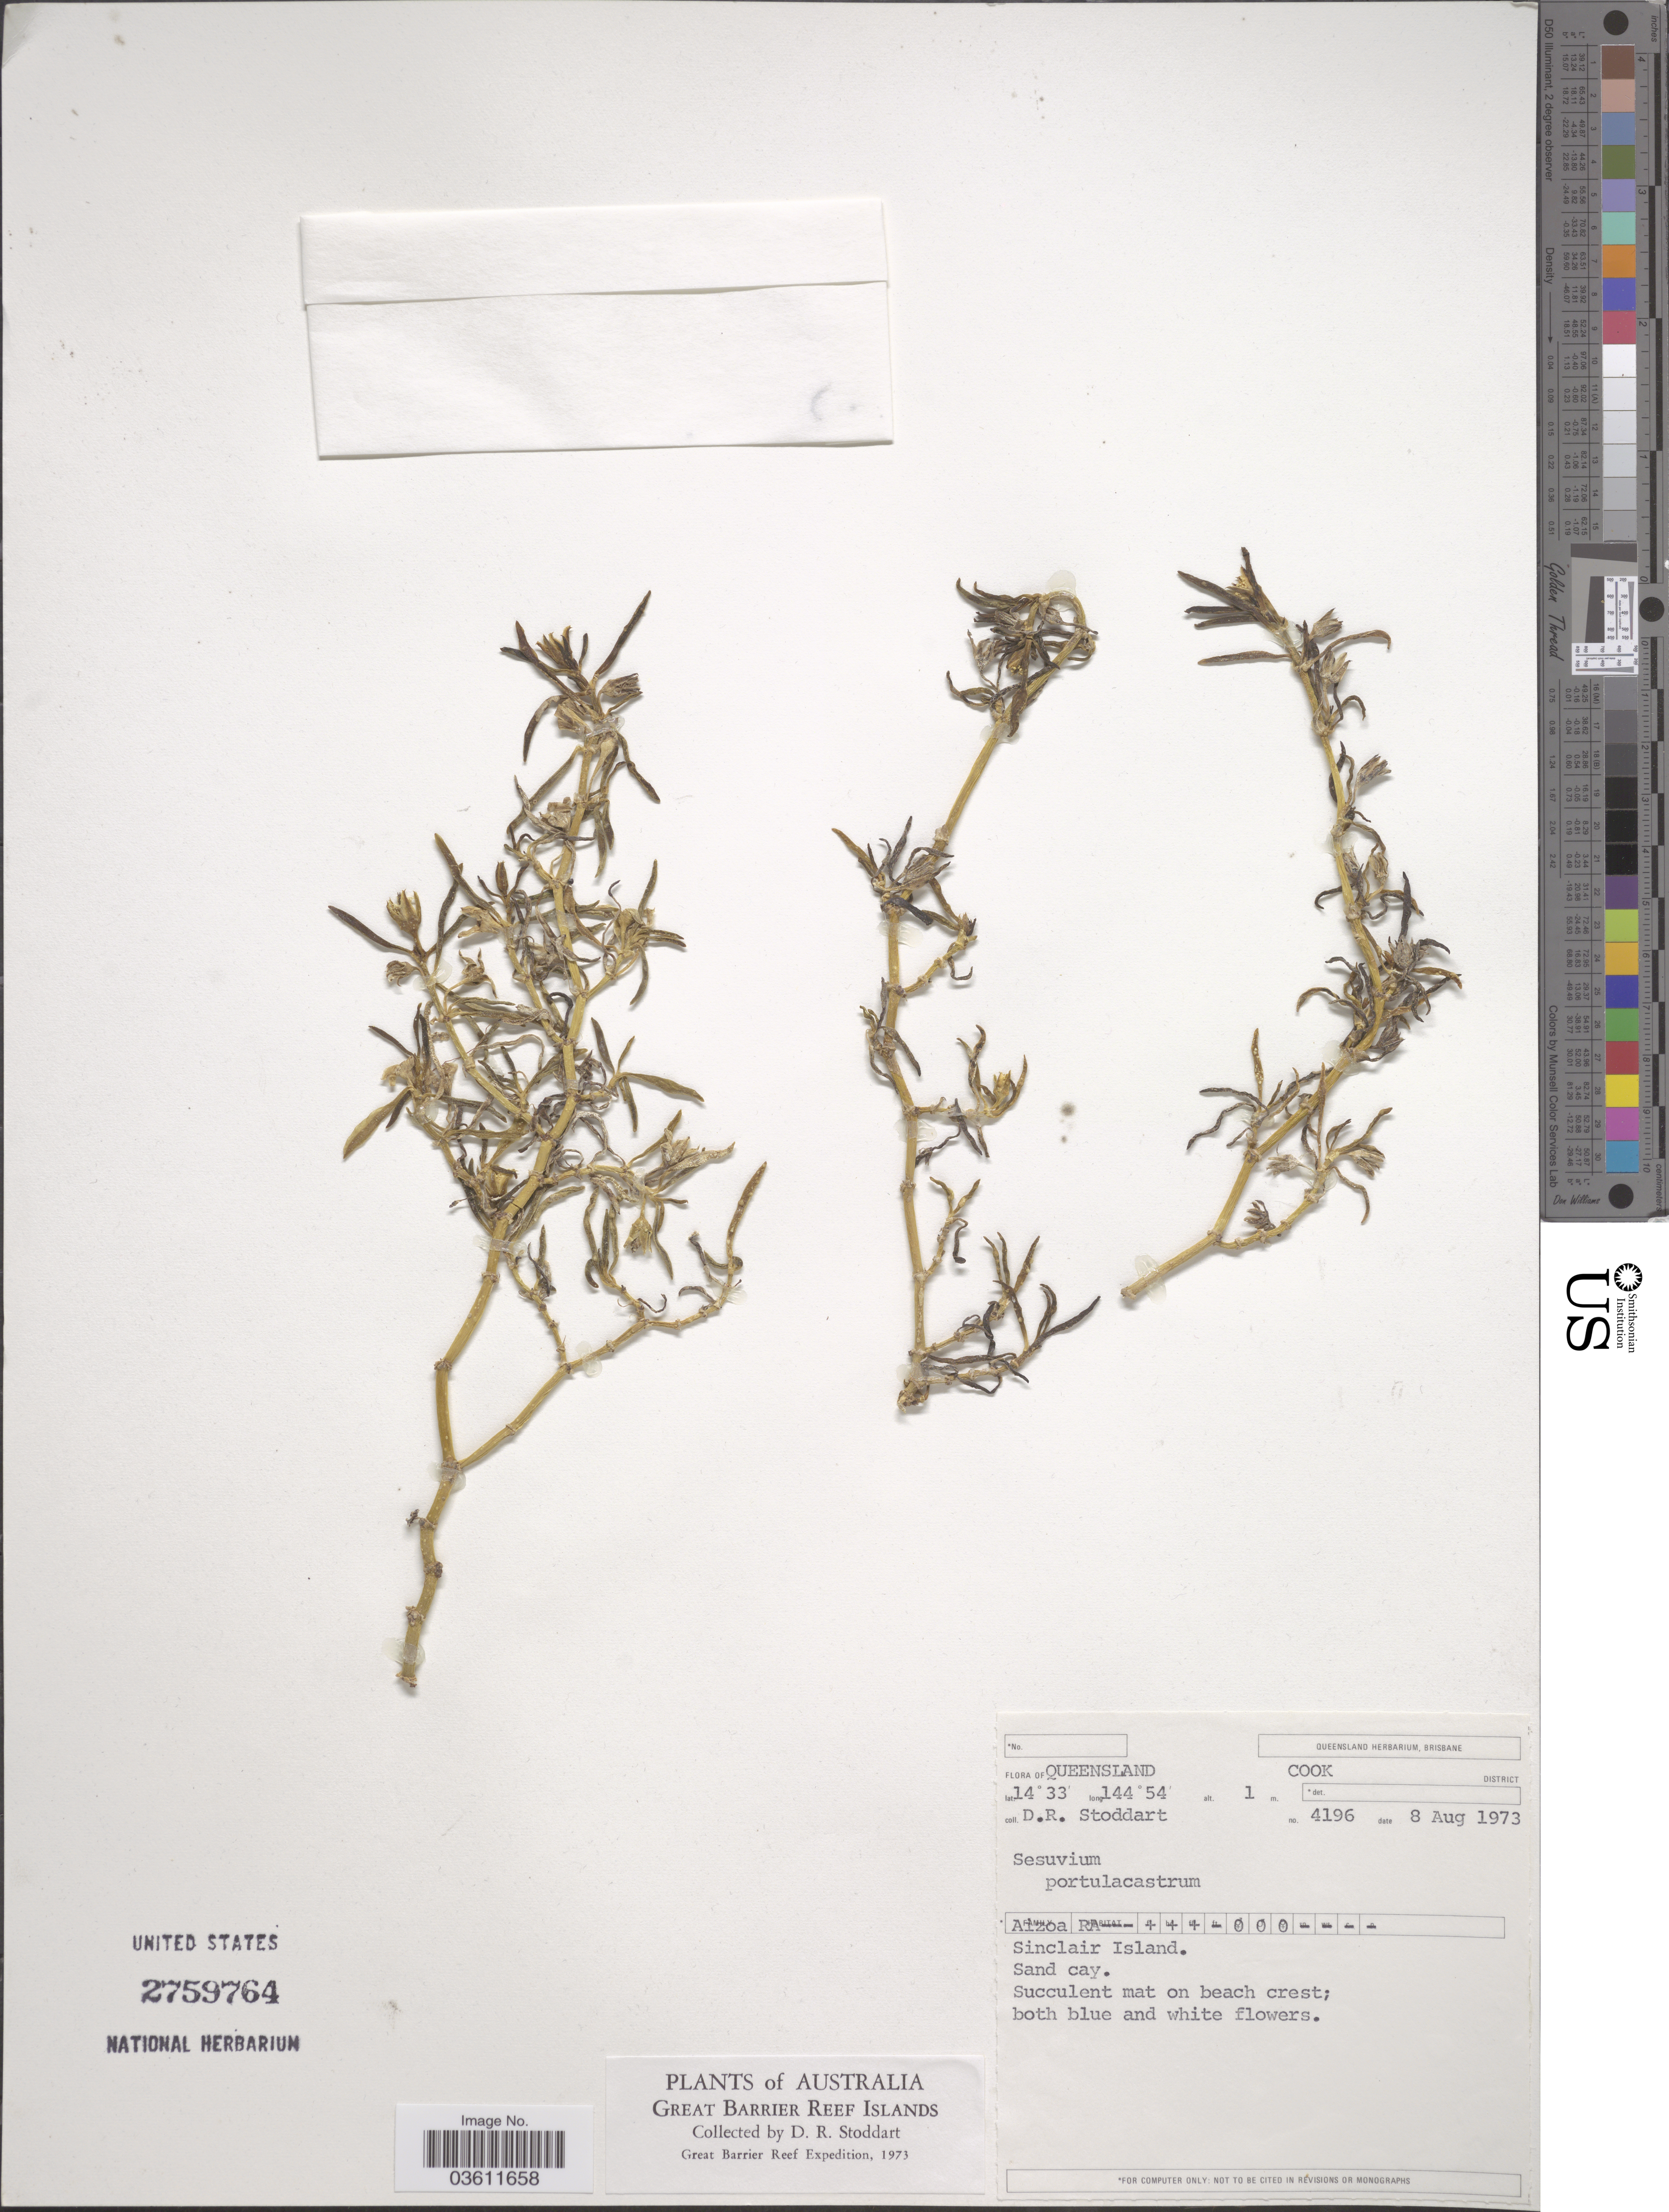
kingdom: Plantae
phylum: Tracheophyta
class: Magnoliopsida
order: Caryophyllales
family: Aizoaceae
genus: Sesuvium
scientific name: Sesuvium portulacastrum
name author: (L.) L.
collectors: D. R. Stoddart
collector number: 4196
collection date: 1973-08-08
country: Australia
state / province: Queensland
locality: Cook District. Sinclair Island. Sand cay. Great Barrier Reef Islands.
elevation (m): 1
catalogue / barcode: US 2759764